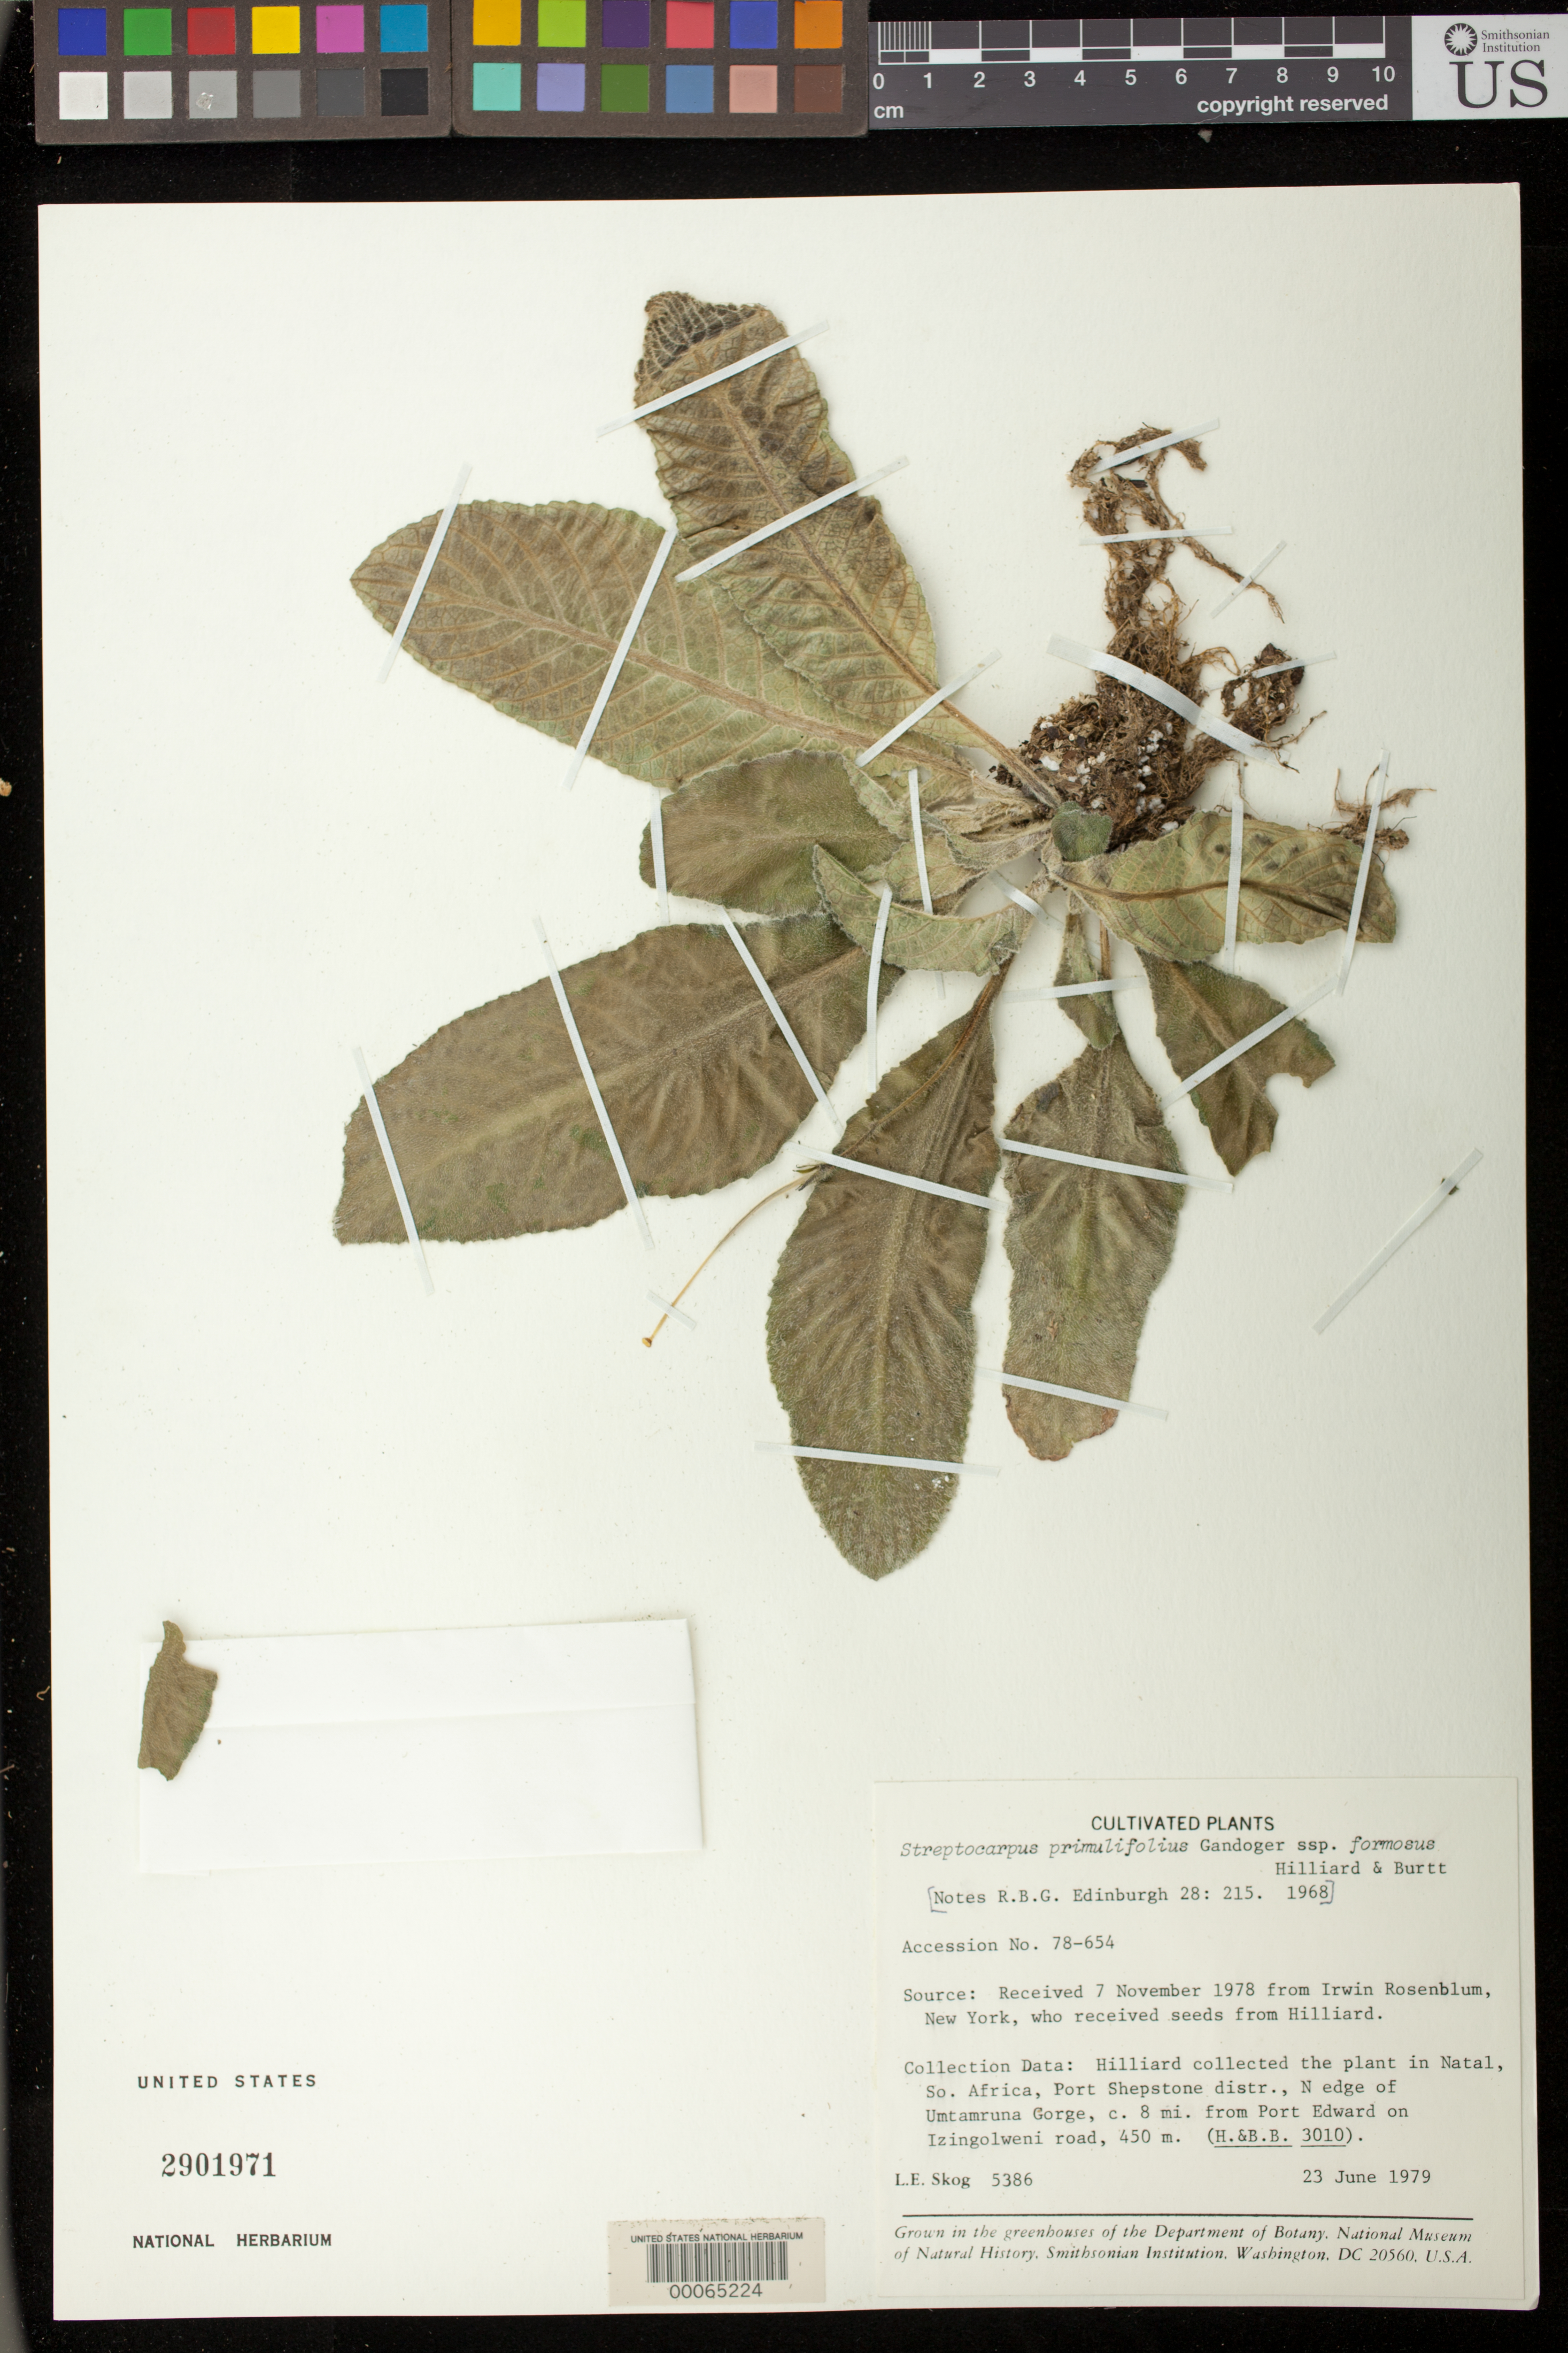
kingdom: Plantae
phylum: Tracheophyta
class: Magnoliopsida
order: Lamiales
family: Gesneriaceae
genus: Streptocarpus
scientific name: Streptocarpus primulifolius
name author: Gand.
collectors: L. E. Skog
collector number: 5386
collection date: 1979-06-23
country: South Africa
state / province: KwaZulu-Natal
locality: Hilliard collected the plant in Natal, So. Africa, Port Shepstone distr., N edge of Umtamruna Gorge, c. 8 mi. from Port Edward on Izingolweni road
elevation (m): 450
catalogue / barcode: US 2901971